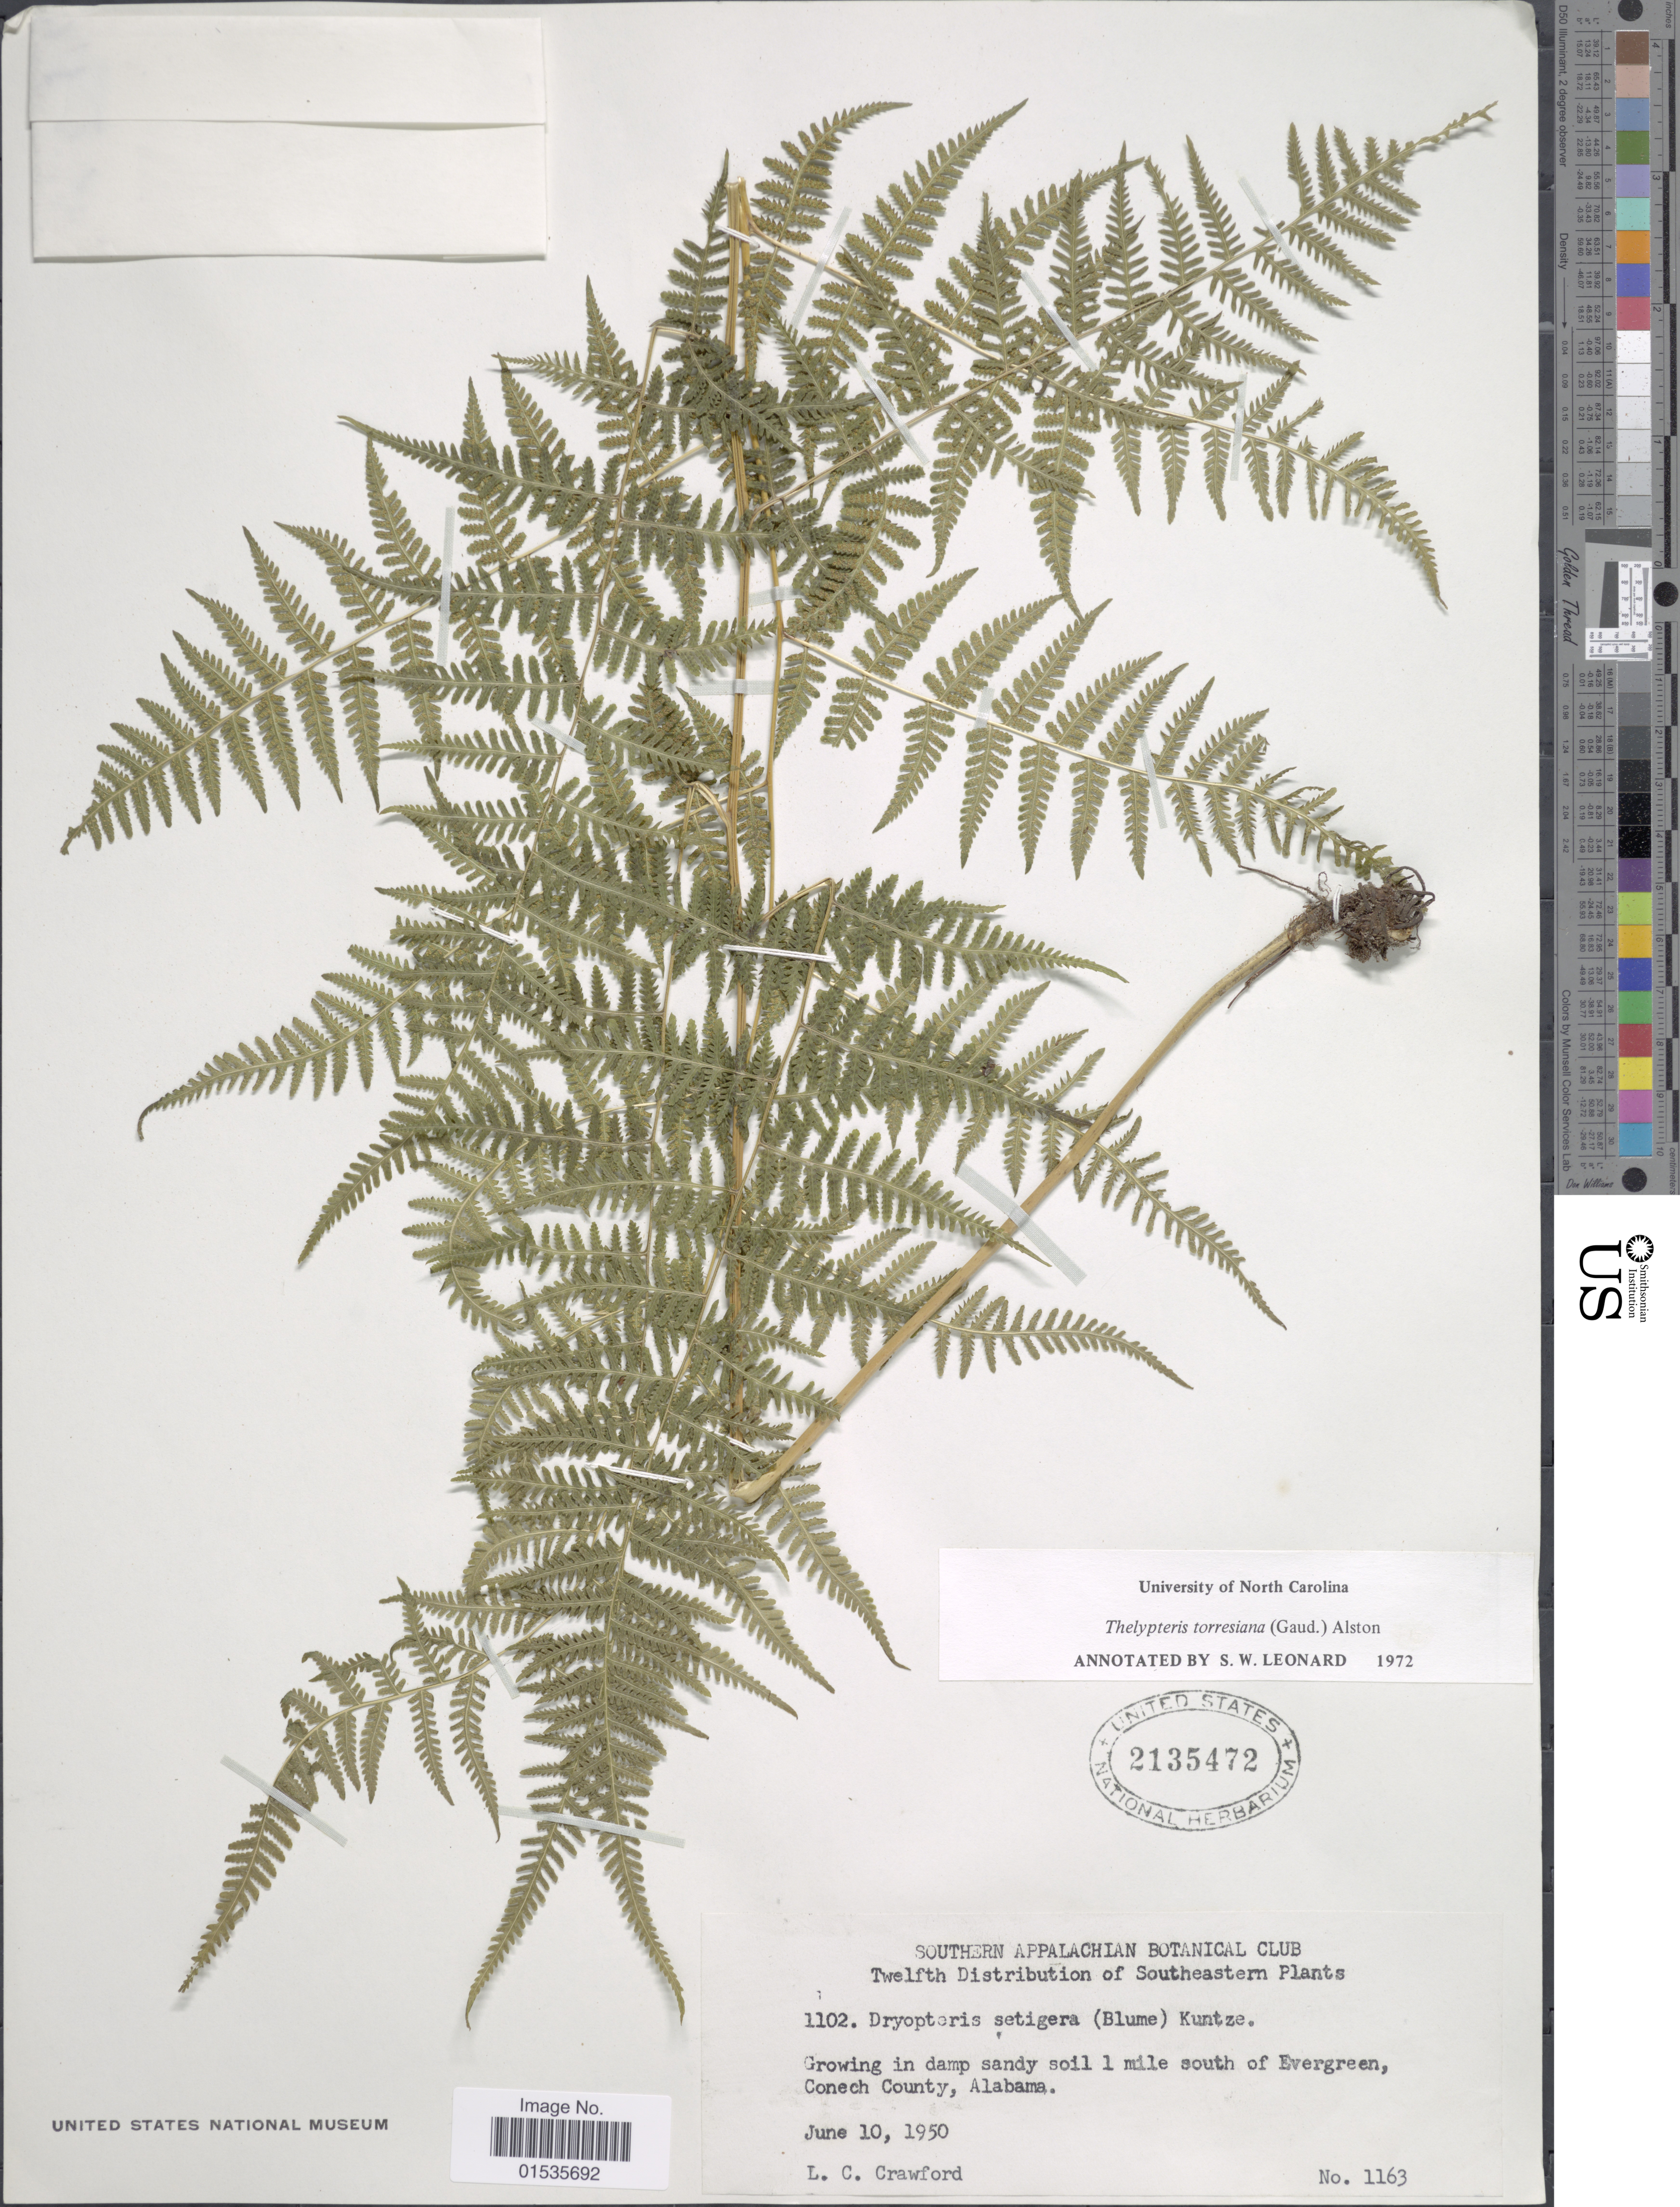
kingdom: Plantae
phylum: Tracheophyta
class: Polypodiopsida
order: Polypodiales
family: Thelypteridaceae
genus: Macrothelypteris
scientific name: Macrothelypteris torresiana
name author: (Gaudich.) Ching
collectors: L. Crawford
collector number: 1163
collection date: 1950-06-10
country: United States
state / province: Alabama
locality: Growing in damp sandy soil 1 mile south of Evergreen, Conech County, Alabama.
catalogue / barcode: US 2135472